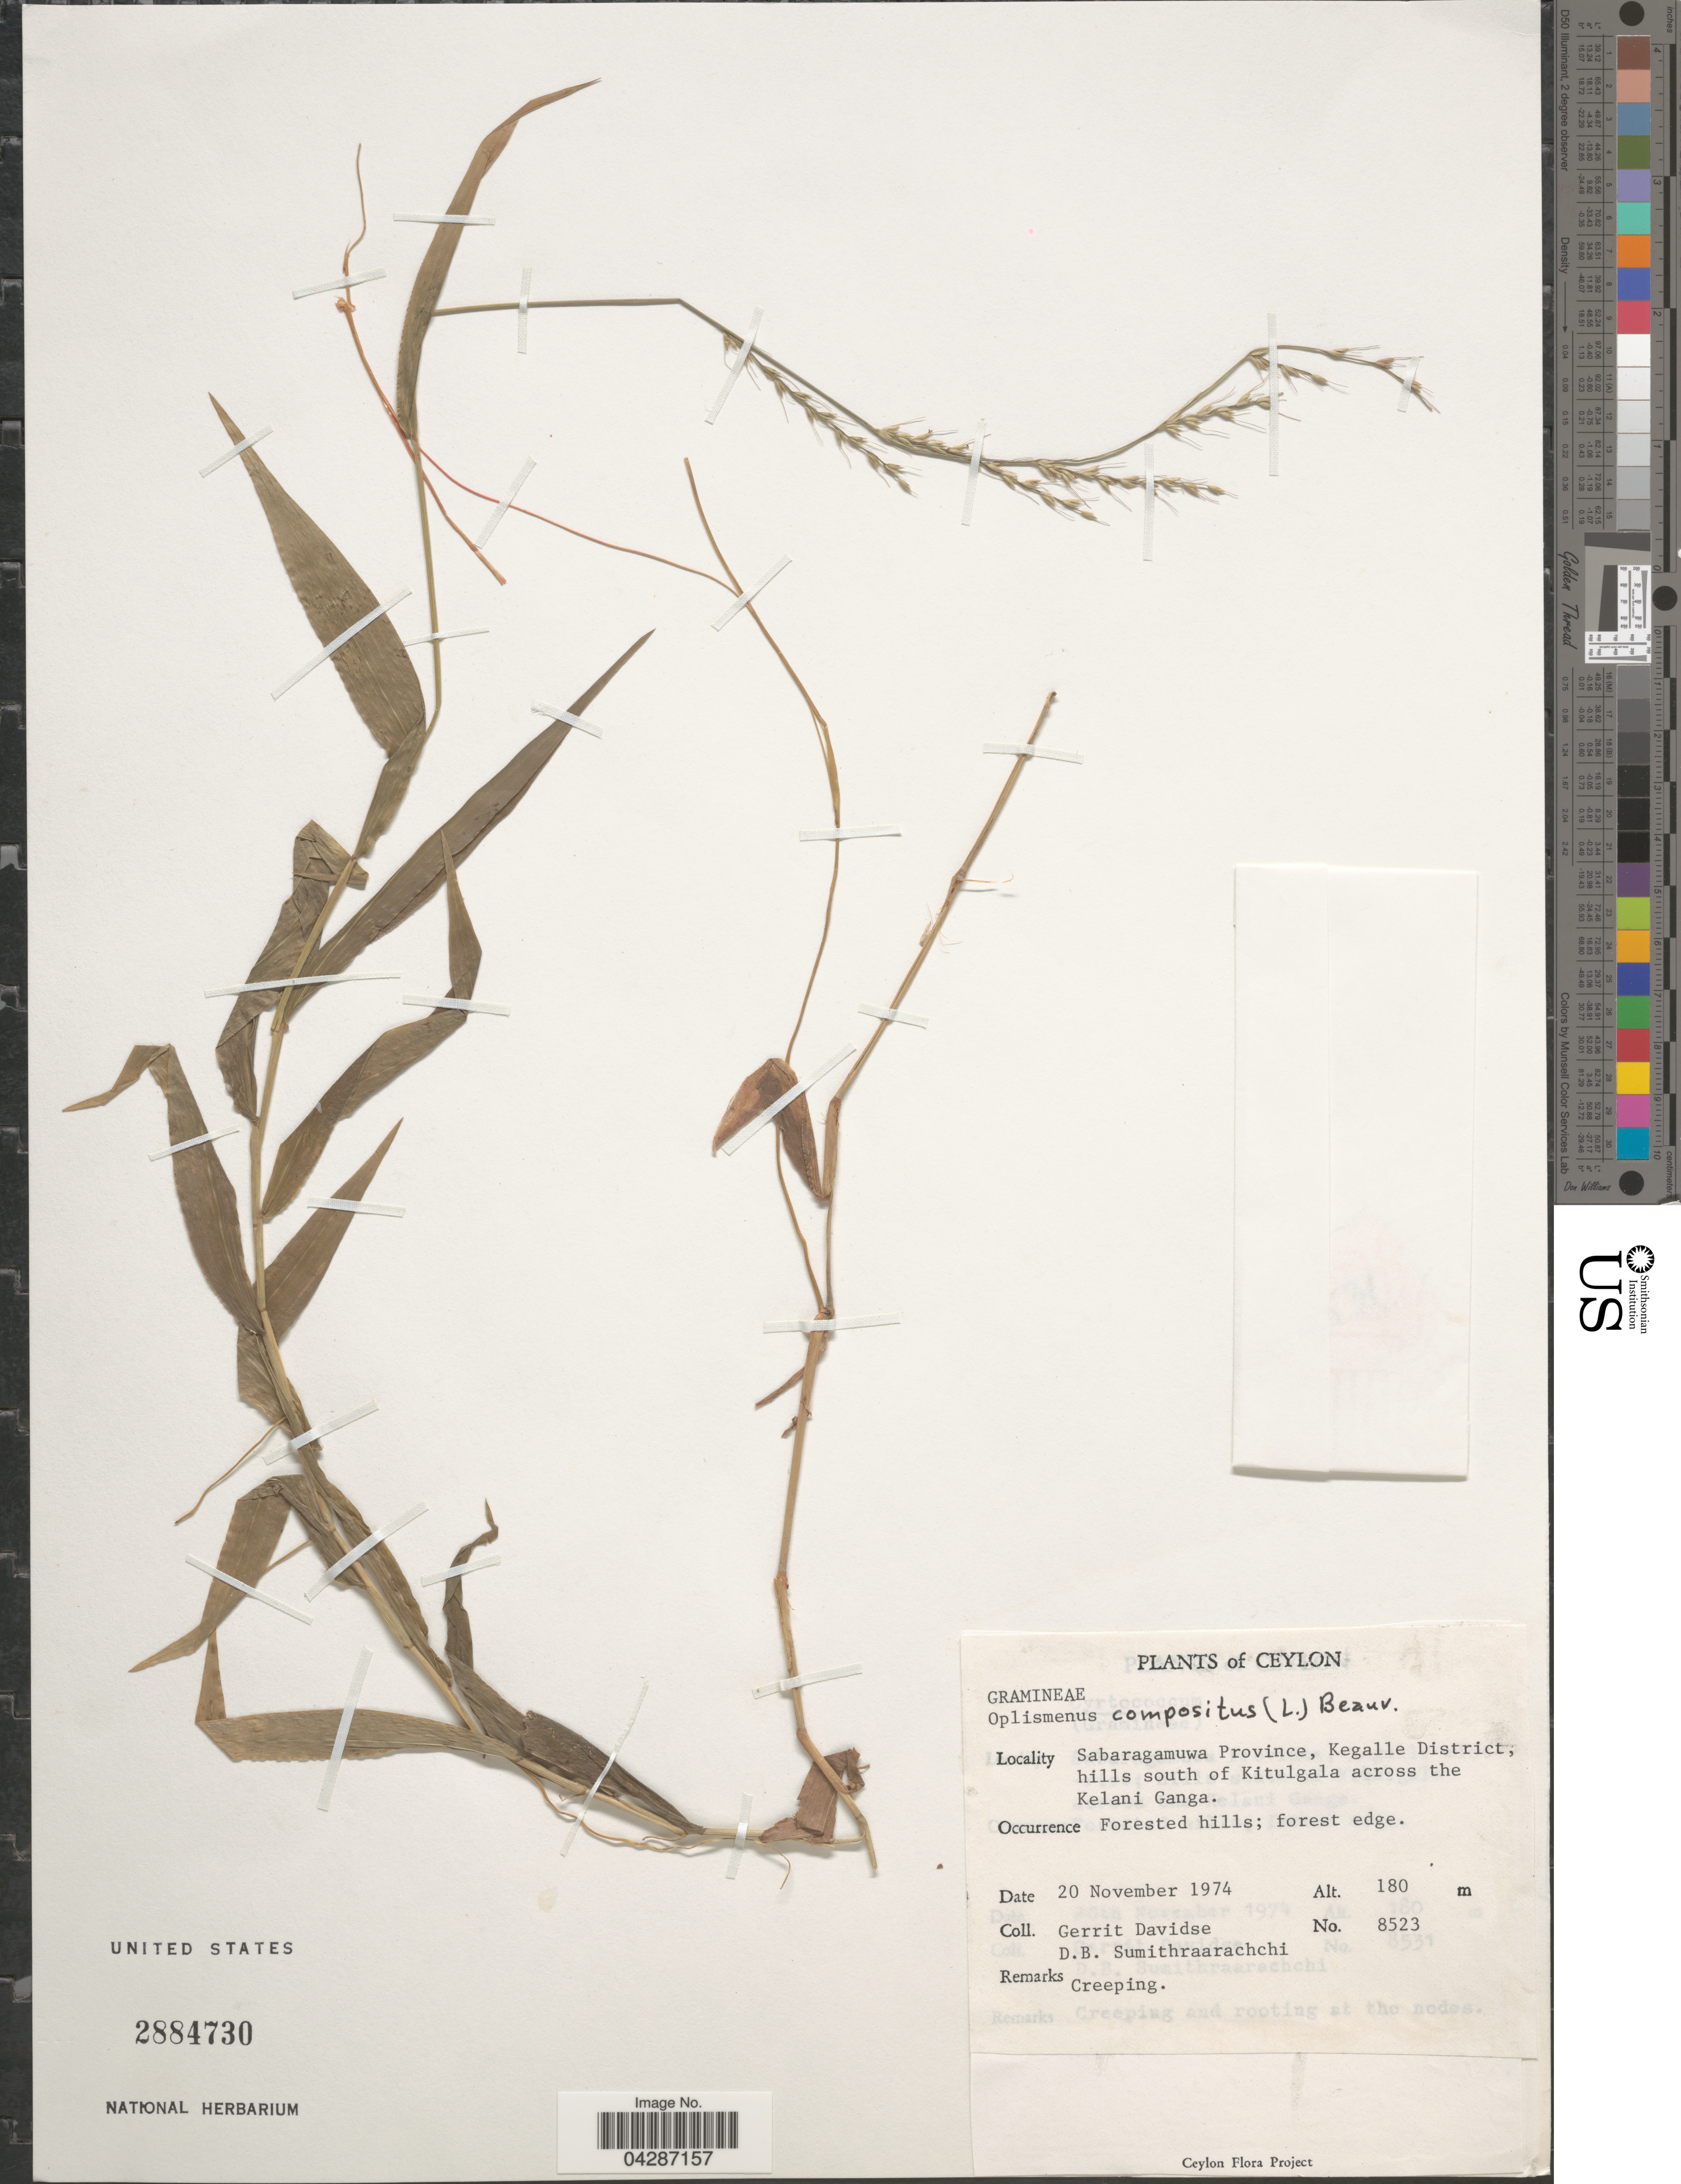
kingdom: Plantae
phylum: Tracheophyta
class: Liliopsida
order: Poales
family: Poaceae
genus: Oplismenus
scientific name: Oplismenus compositus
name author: (L.) P. Beauv.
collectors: G. Davidse & D. B. Sumithraarachchi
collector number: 8523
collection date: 1974-11-20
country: Sri Lanka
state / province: Sabaragamuwa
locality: Ceylon. Kegalle District, hills south of Kitulgala across the Kelani Ganga. Forested hills; forest edge.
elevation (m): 180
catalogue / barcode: US 2884730